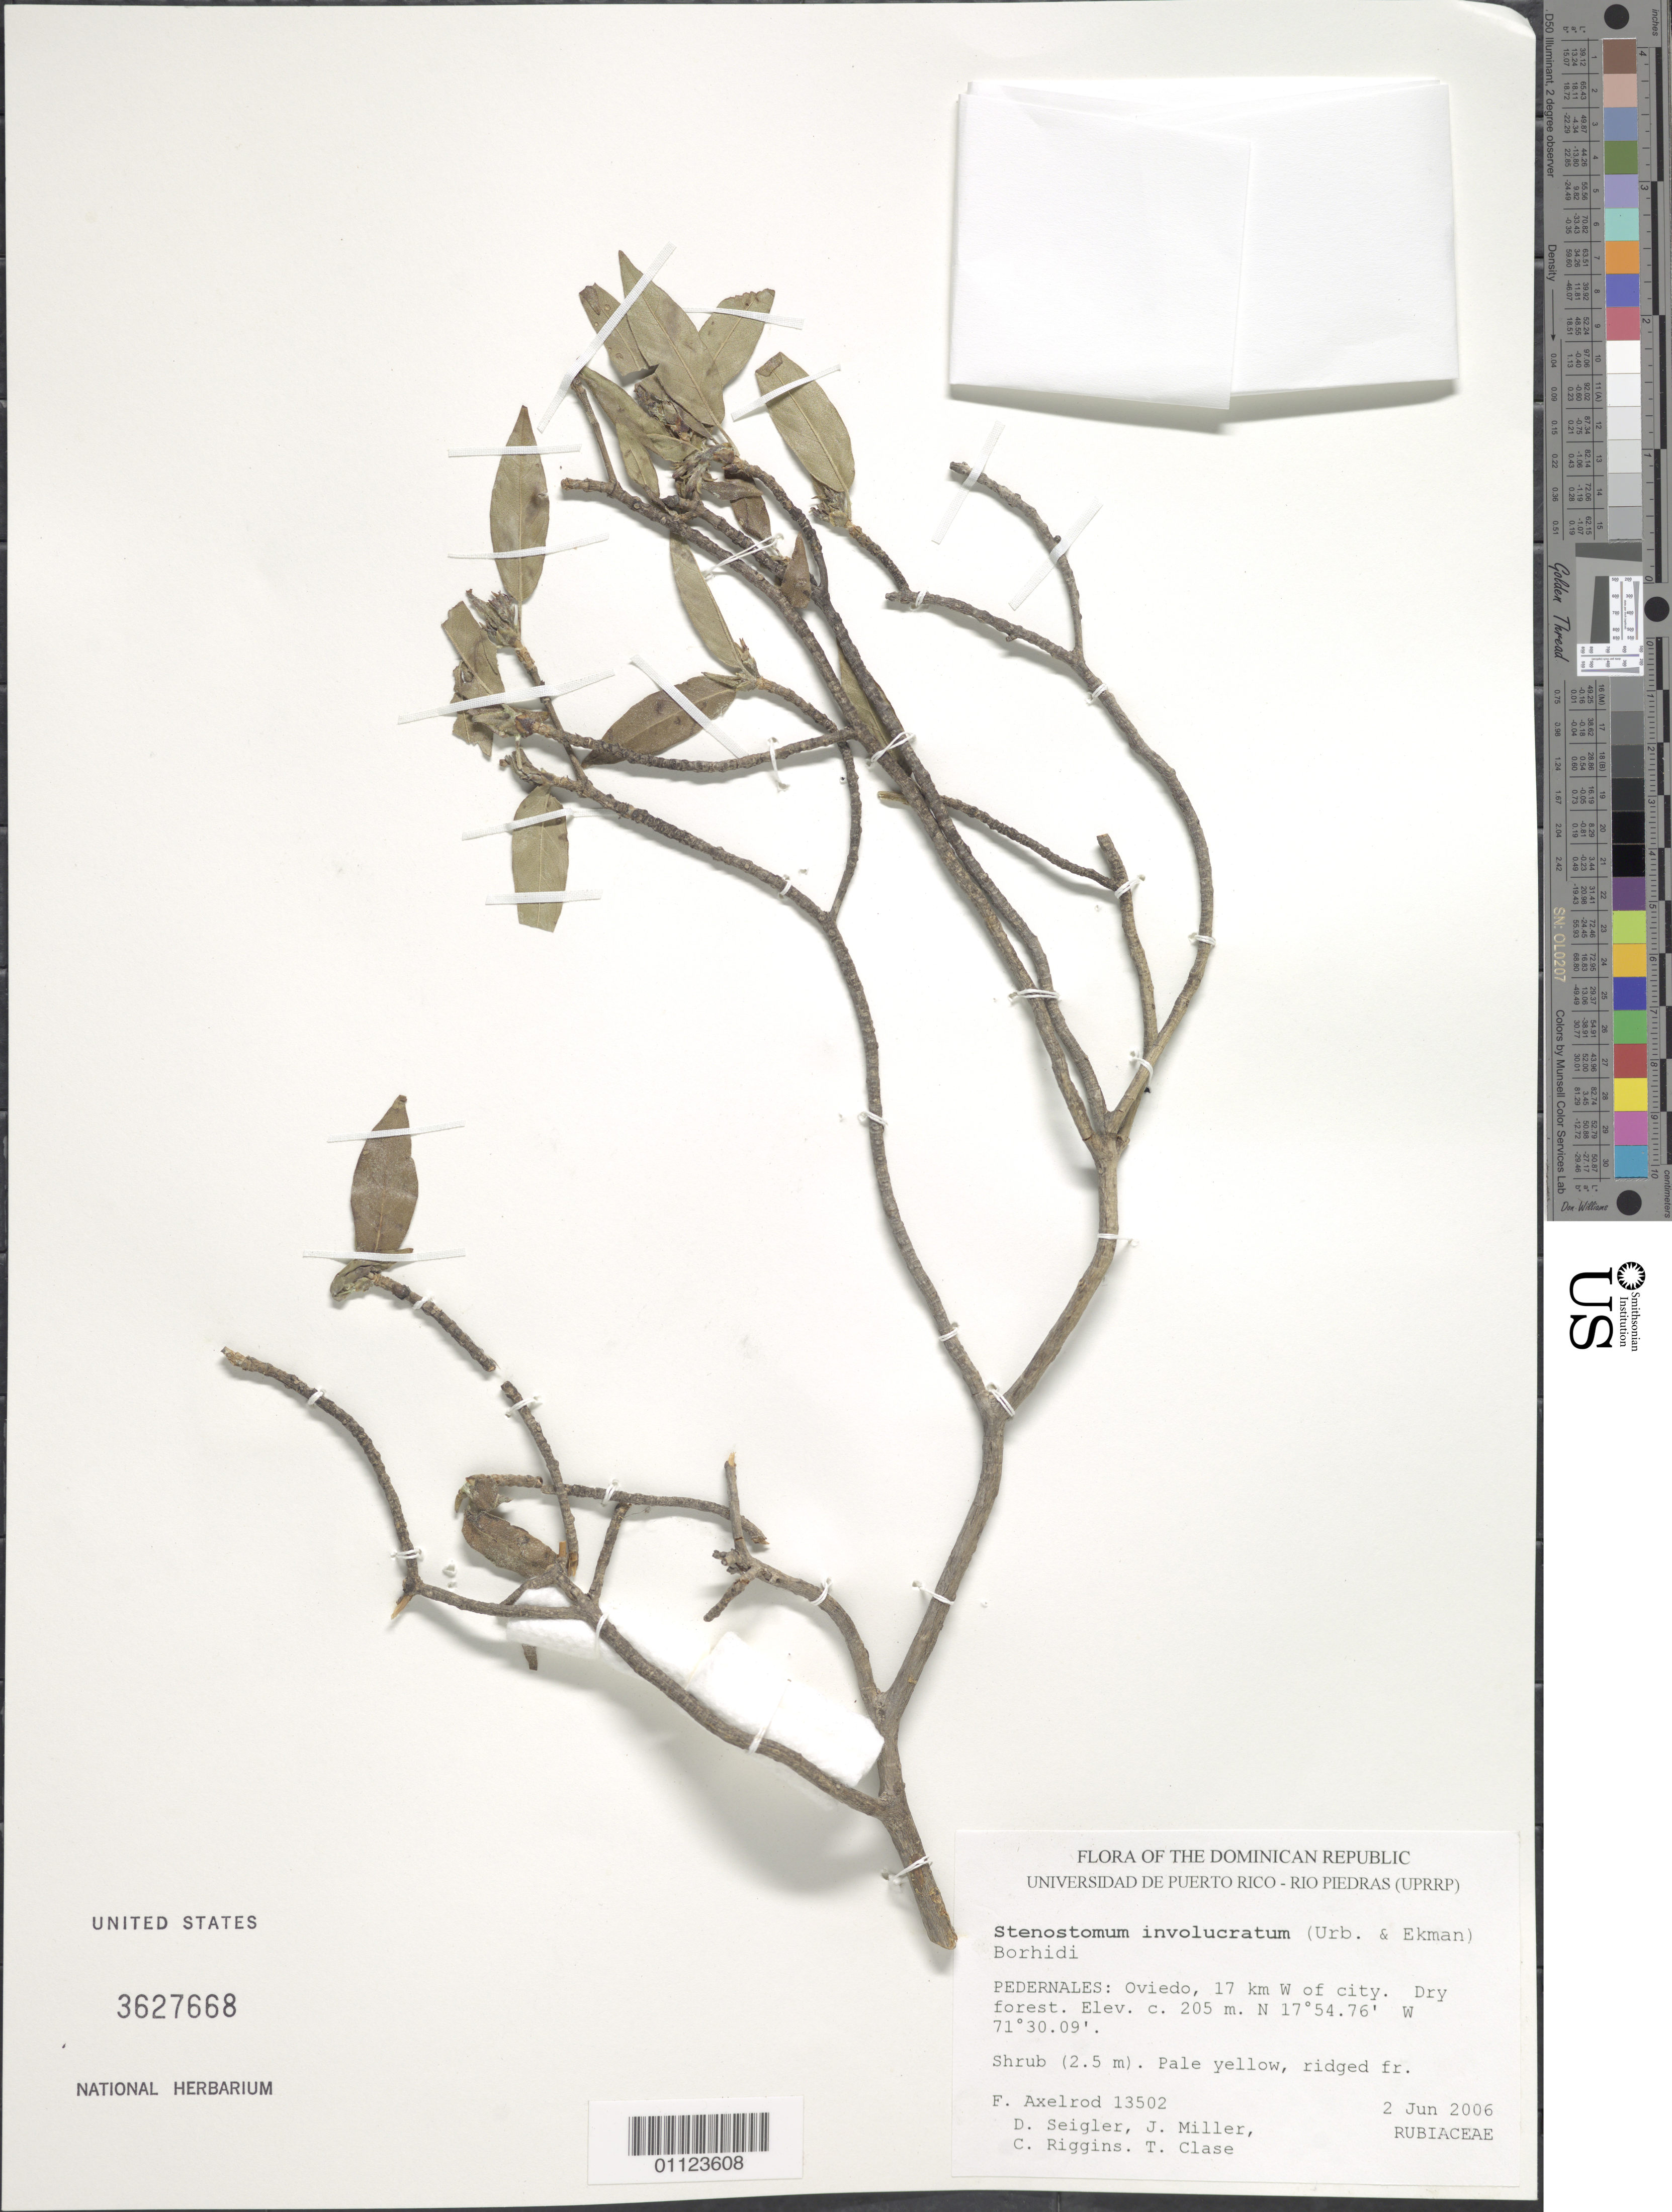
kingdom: Plantae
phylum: Tracheophyta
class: Magnoliopsida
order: Gentianales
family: Rubiaceae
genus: Stenostomum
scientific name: Stenostomum involucratum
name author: (Urb. & Ekman) Borhidi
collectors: F. S. Axelrod, D. Seigler, J. Miller, C. Riggins & T. Clase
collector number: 13502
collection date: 2006-06-02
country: Dominican Republic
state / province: Pedernales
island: Hispaniola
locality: Oviedo, 17 km W of city.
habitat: Dry forest.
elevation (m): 205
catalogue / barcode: US 3627668